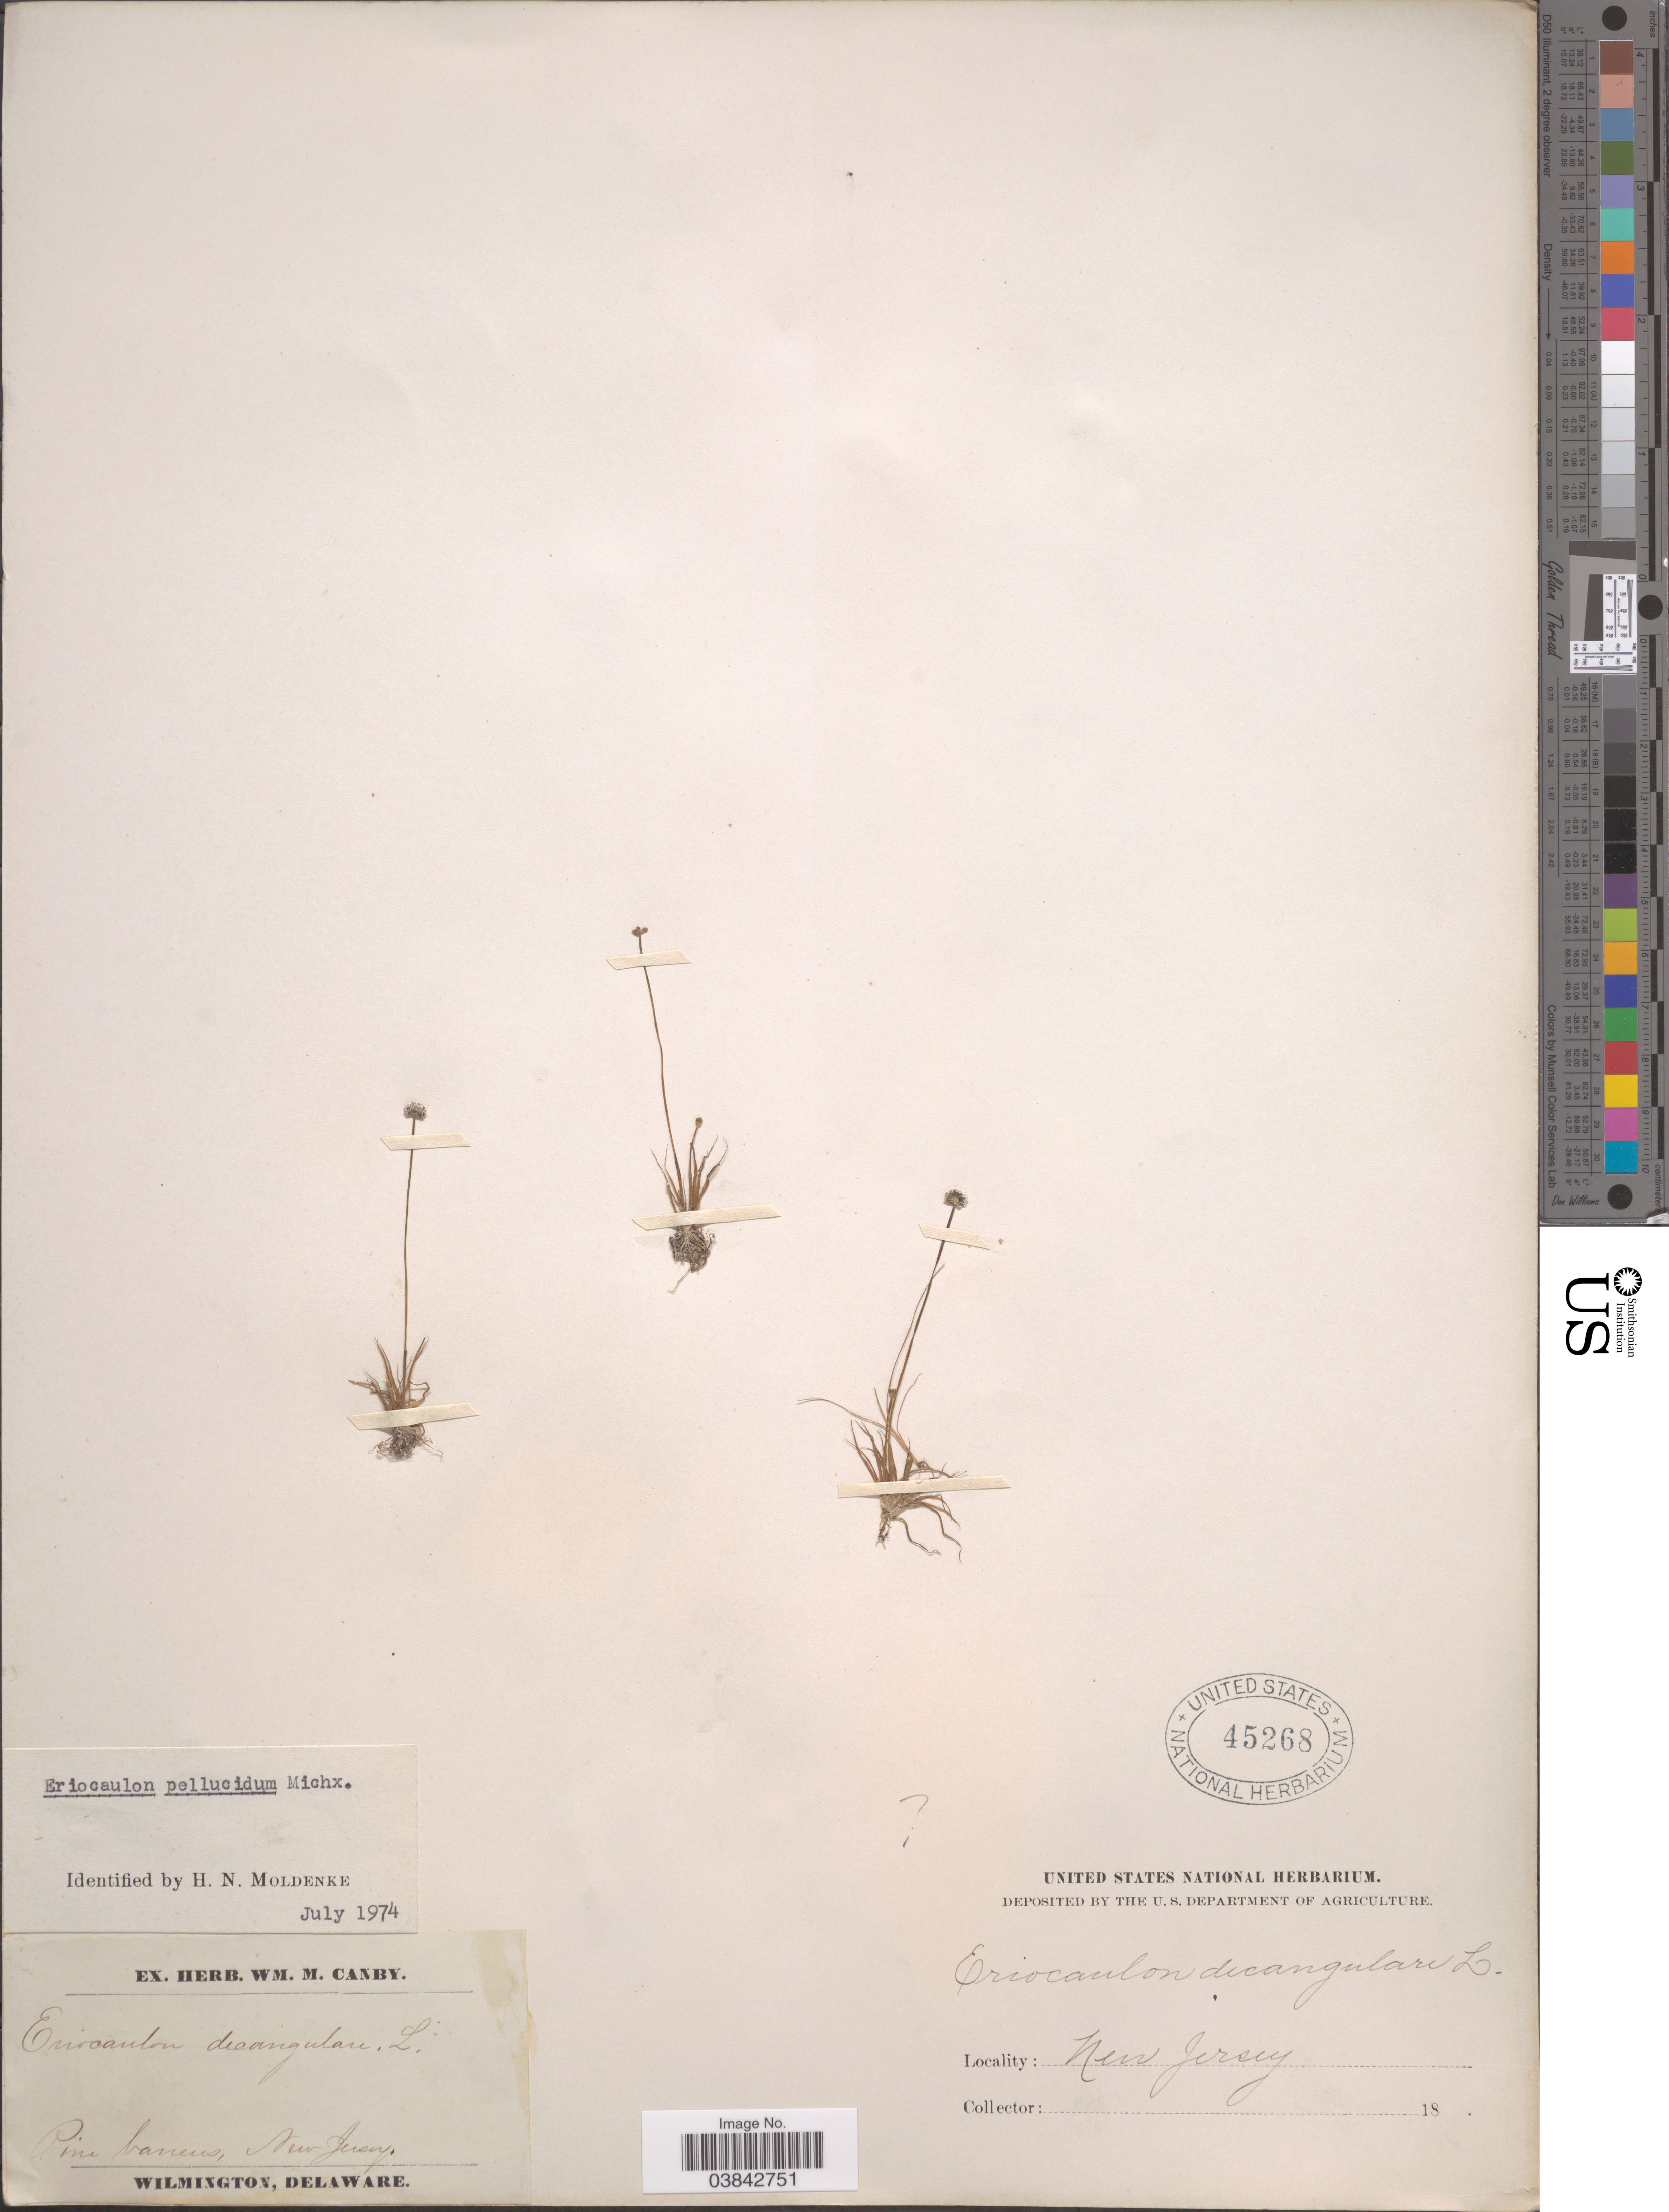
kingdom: Plantae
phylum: Tracheophyta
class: Liliopsida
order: Poales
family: Eriocaulaceae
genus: Eriocaulon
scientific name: Eriocaulon aquaticum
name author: (Hill) Druce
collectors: ex herb. W.M. Canby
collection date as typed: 18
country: United States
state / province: New Jersey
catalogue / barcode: US 45268